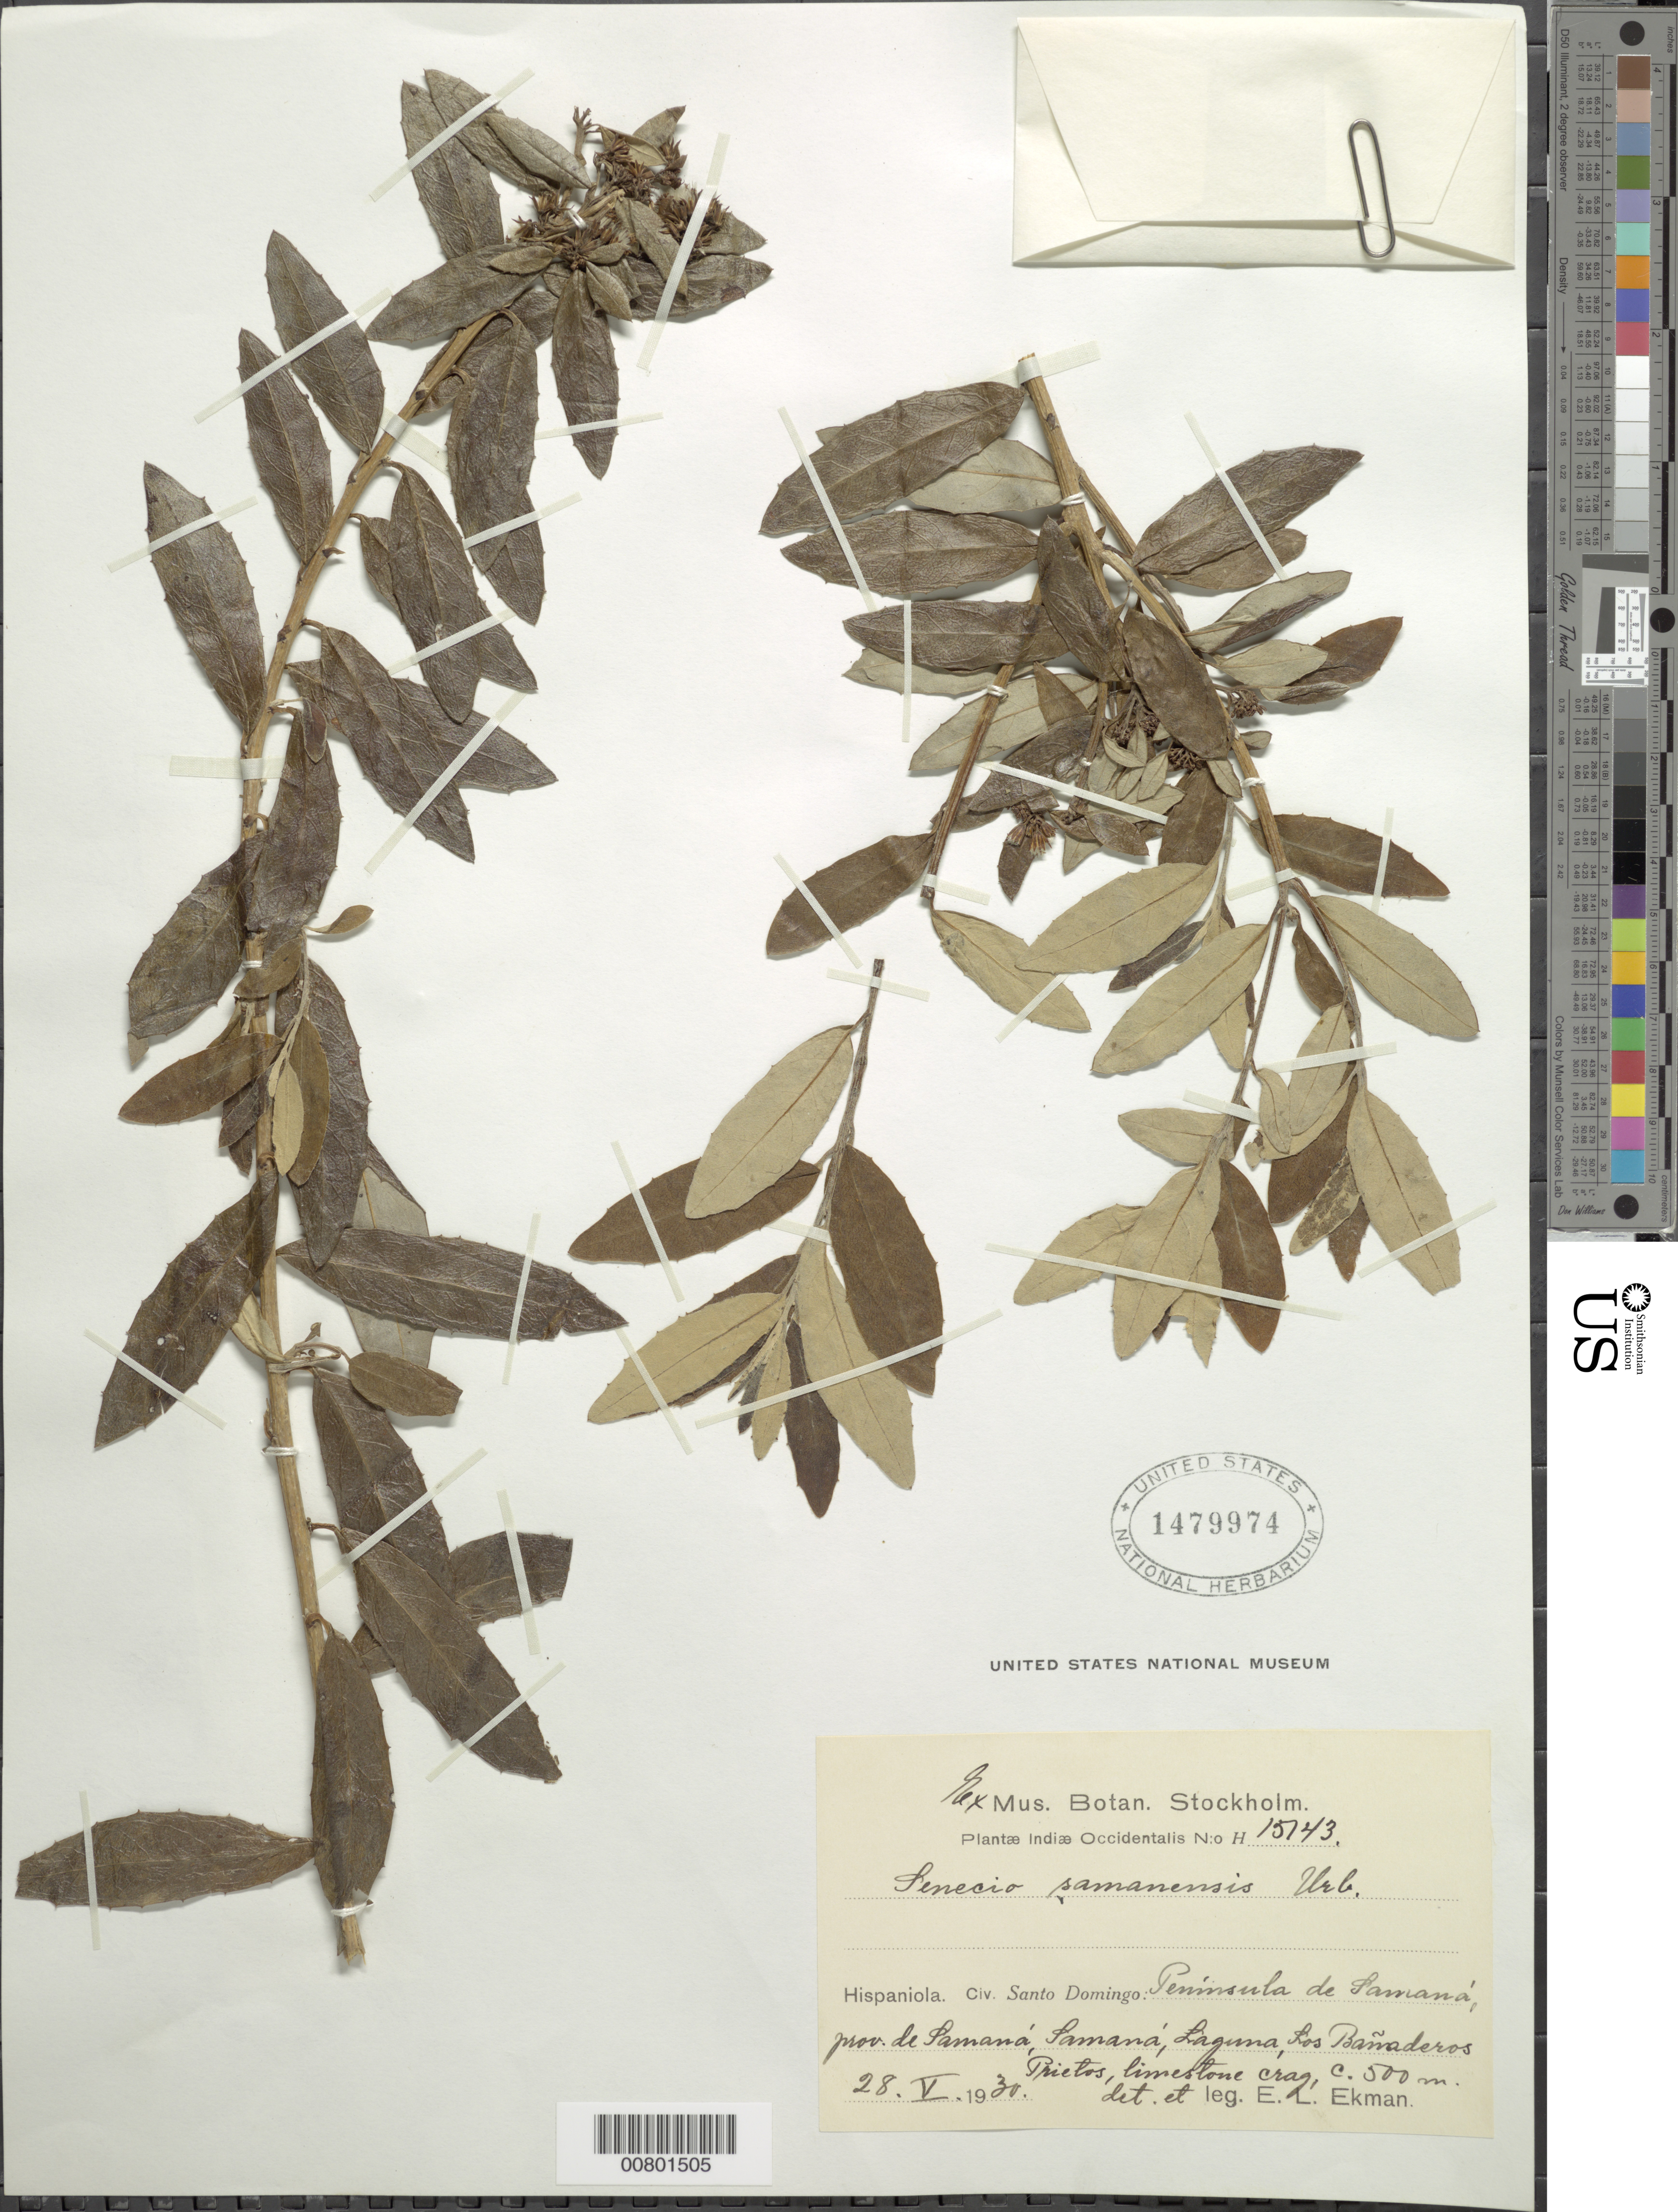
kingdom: Plantae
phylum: Tracheophyta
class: Magnoliopsida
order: Asterales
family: Asteraceae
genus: Senecio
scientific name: Senecio samanensis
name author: Urb.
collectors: E. L. Ekman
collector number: H 15143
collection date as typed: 28 May 1930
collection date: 1930-05-28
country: Dominican Republic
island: Hispaniola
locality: Peninsula de Samaná, provincia de Samaná, Samaná, Laguna, Los Bañaderos Prietos, limestone crag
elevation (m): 500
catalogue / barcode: US 1479974